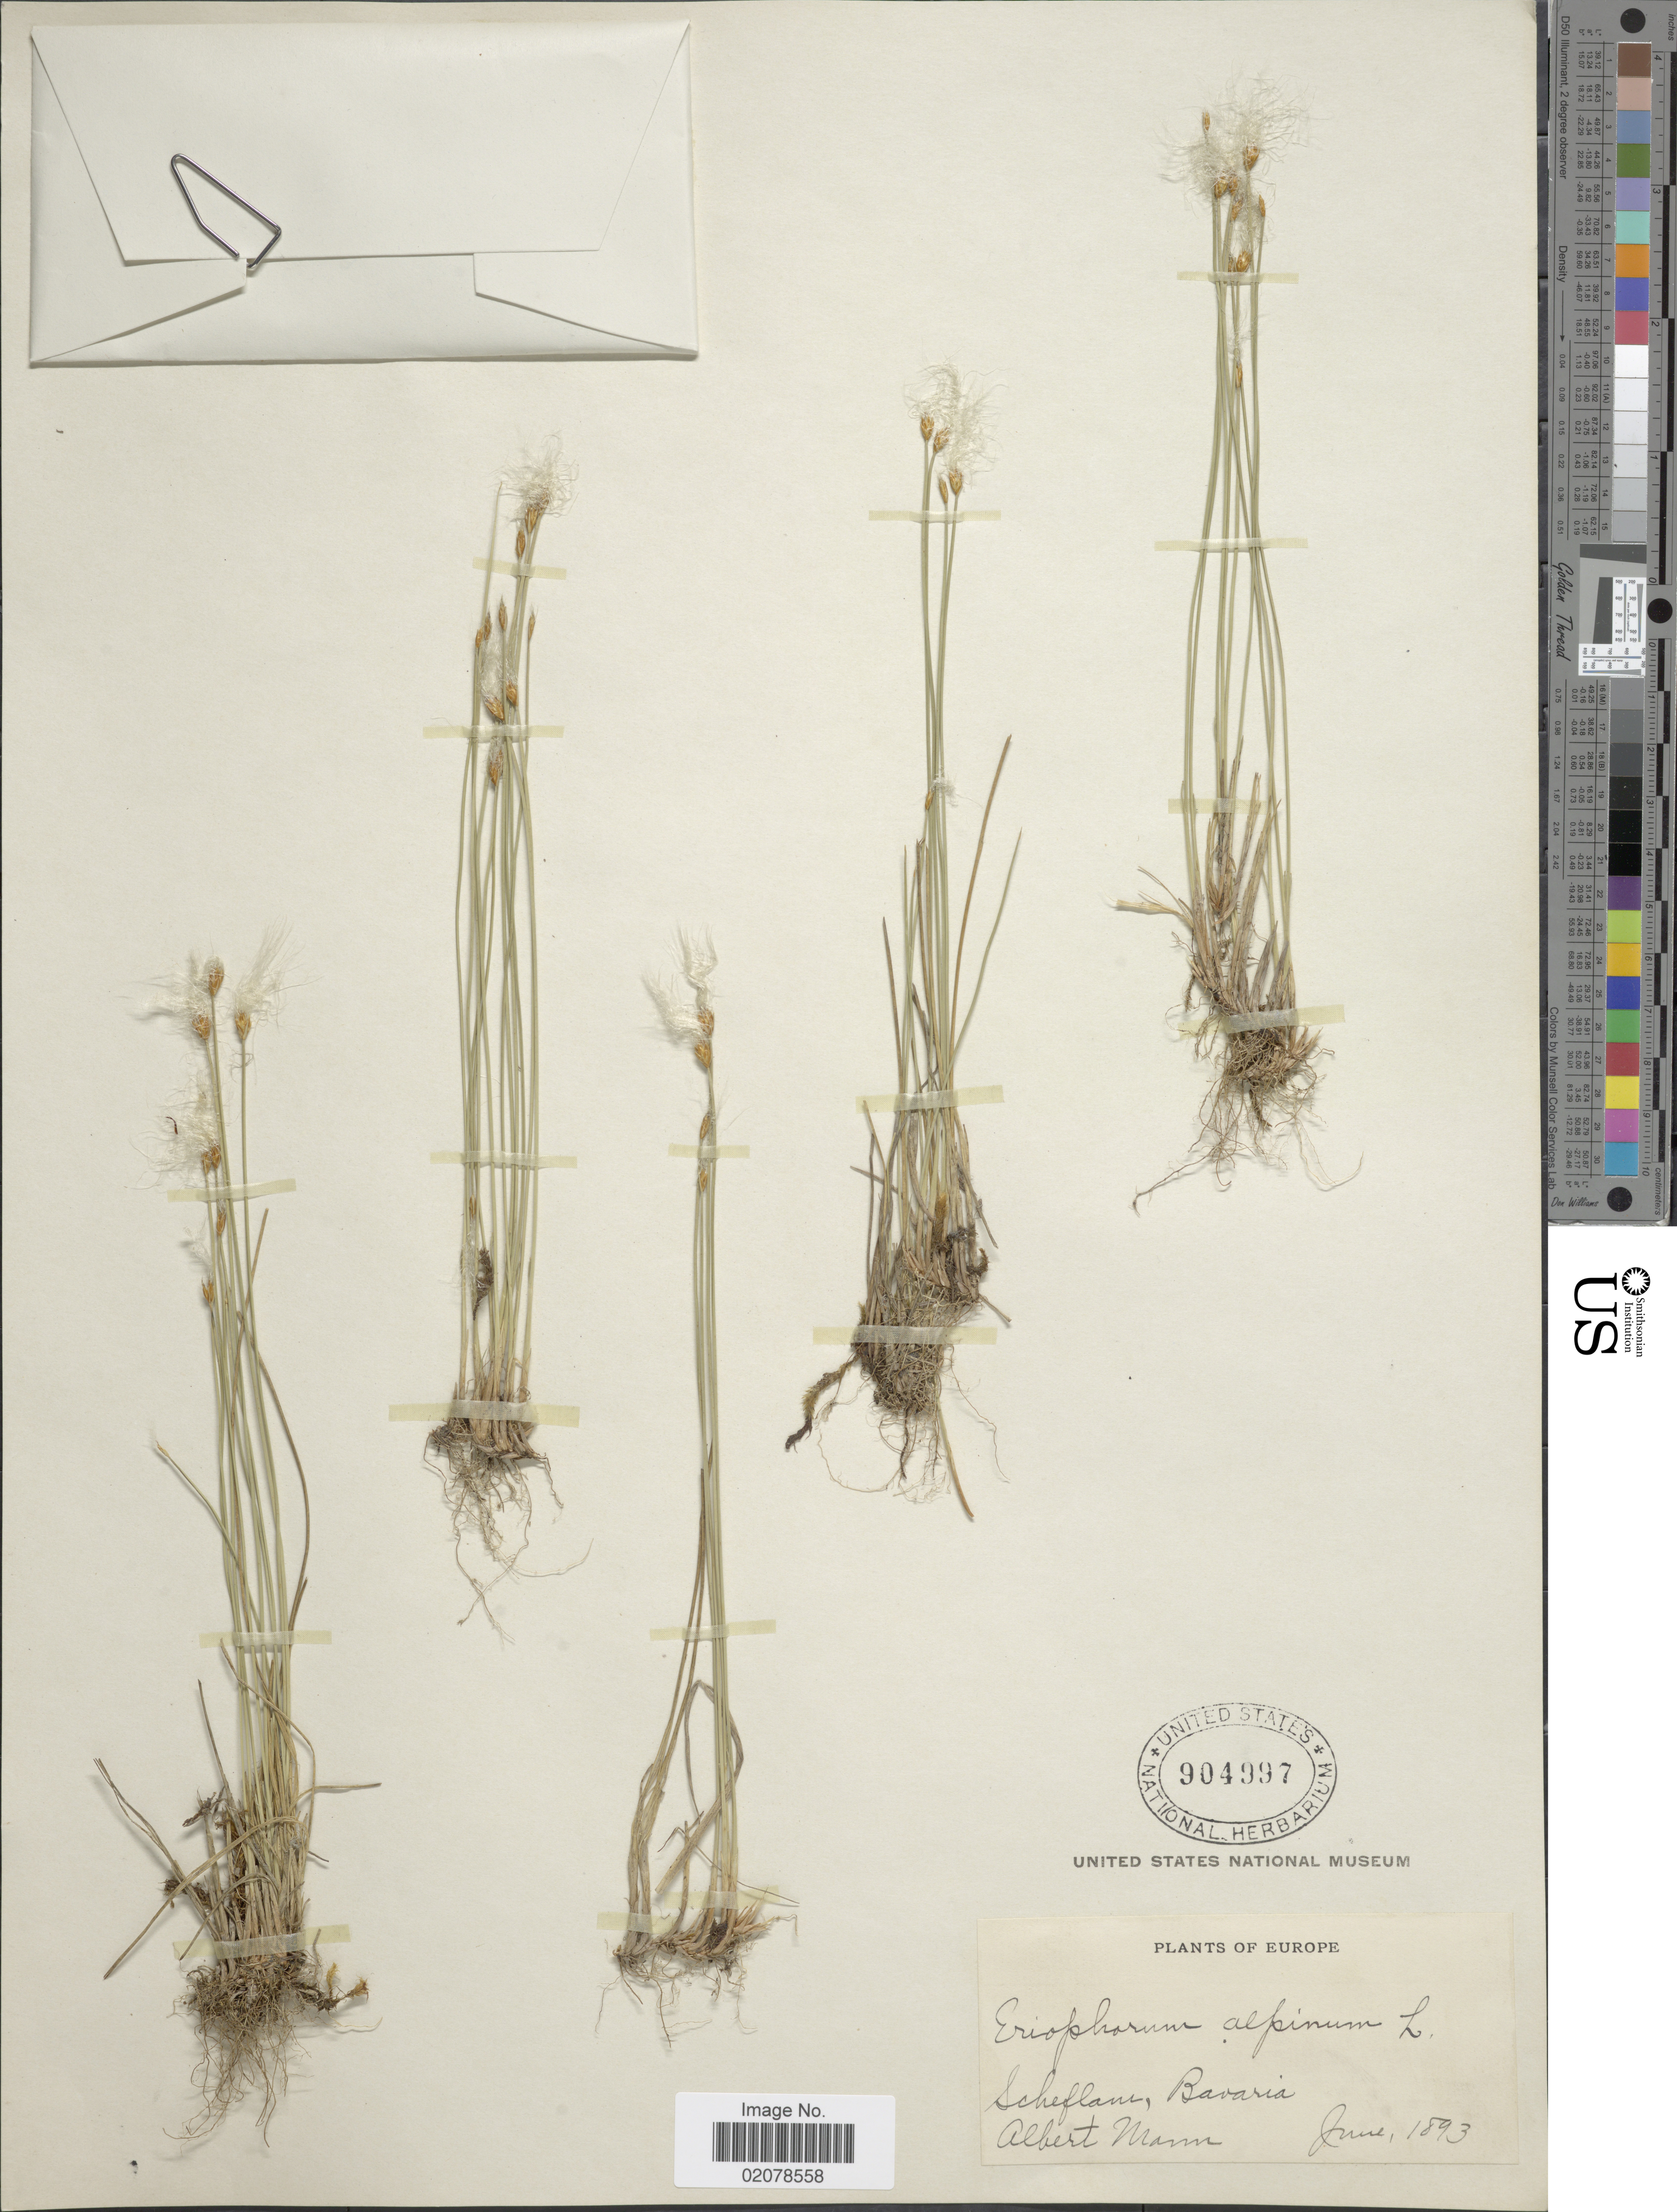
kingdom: Plantae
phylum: Tracheophyta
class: Liliopsida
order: Poales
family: Cyperaceae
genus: Trichophorum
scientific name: Trichophorum alpinum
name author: (L.) Pers.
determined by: Strong, M. T., (US), Smithsonian Institution - National Museum of Natural History (UNITED STATES)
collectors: A. Mann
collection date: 1893-06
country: Germany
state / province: Bayern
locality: Scheflam, Bavaria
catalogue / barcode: US 904997